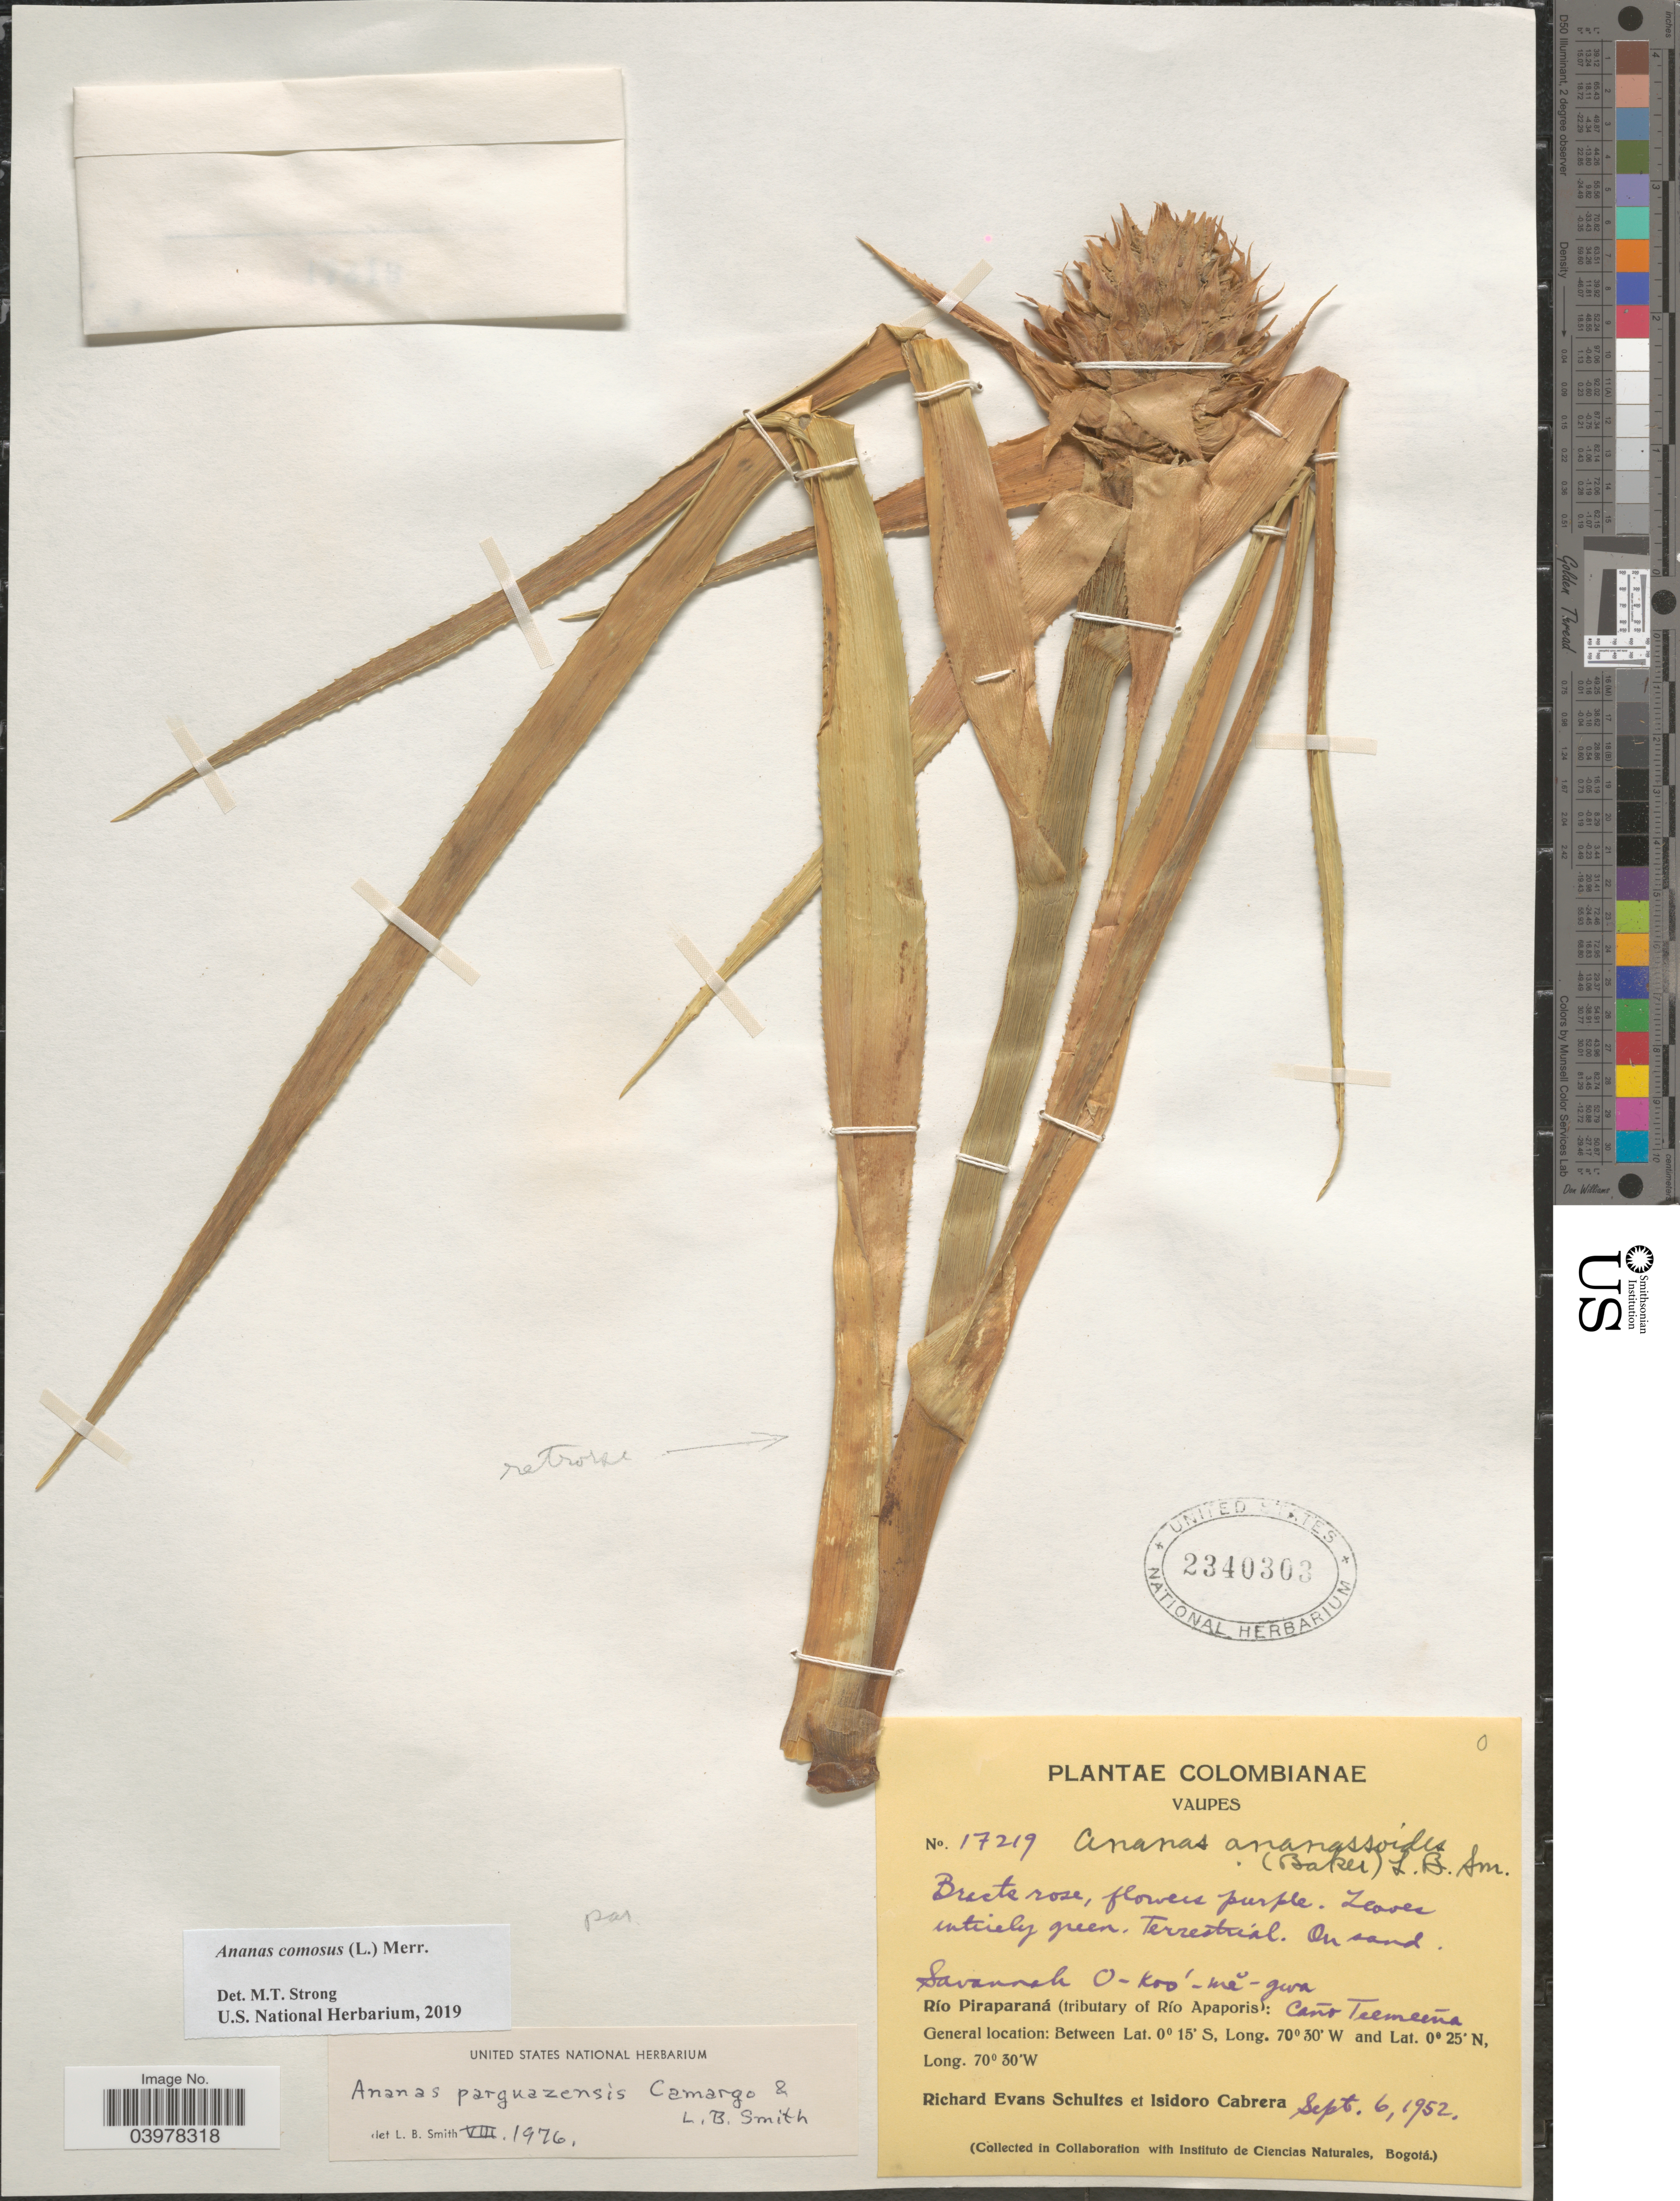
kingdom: Plantae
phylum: Tracheophyta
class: Liliopsida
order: Poales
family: Bromeliaceae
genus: Ananas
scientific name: Ananas comosus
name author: (L.) Merr.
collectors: R. E. Schultes & I. Cabrera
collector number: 17219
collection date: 1952-09-06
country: Colombia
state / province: Vaupés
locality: Savannah O-koo'-me-gwa. Río Piraparaná (tributary of Rïo Apaporis): Caño Teemeeña.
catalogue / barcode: US 2340303